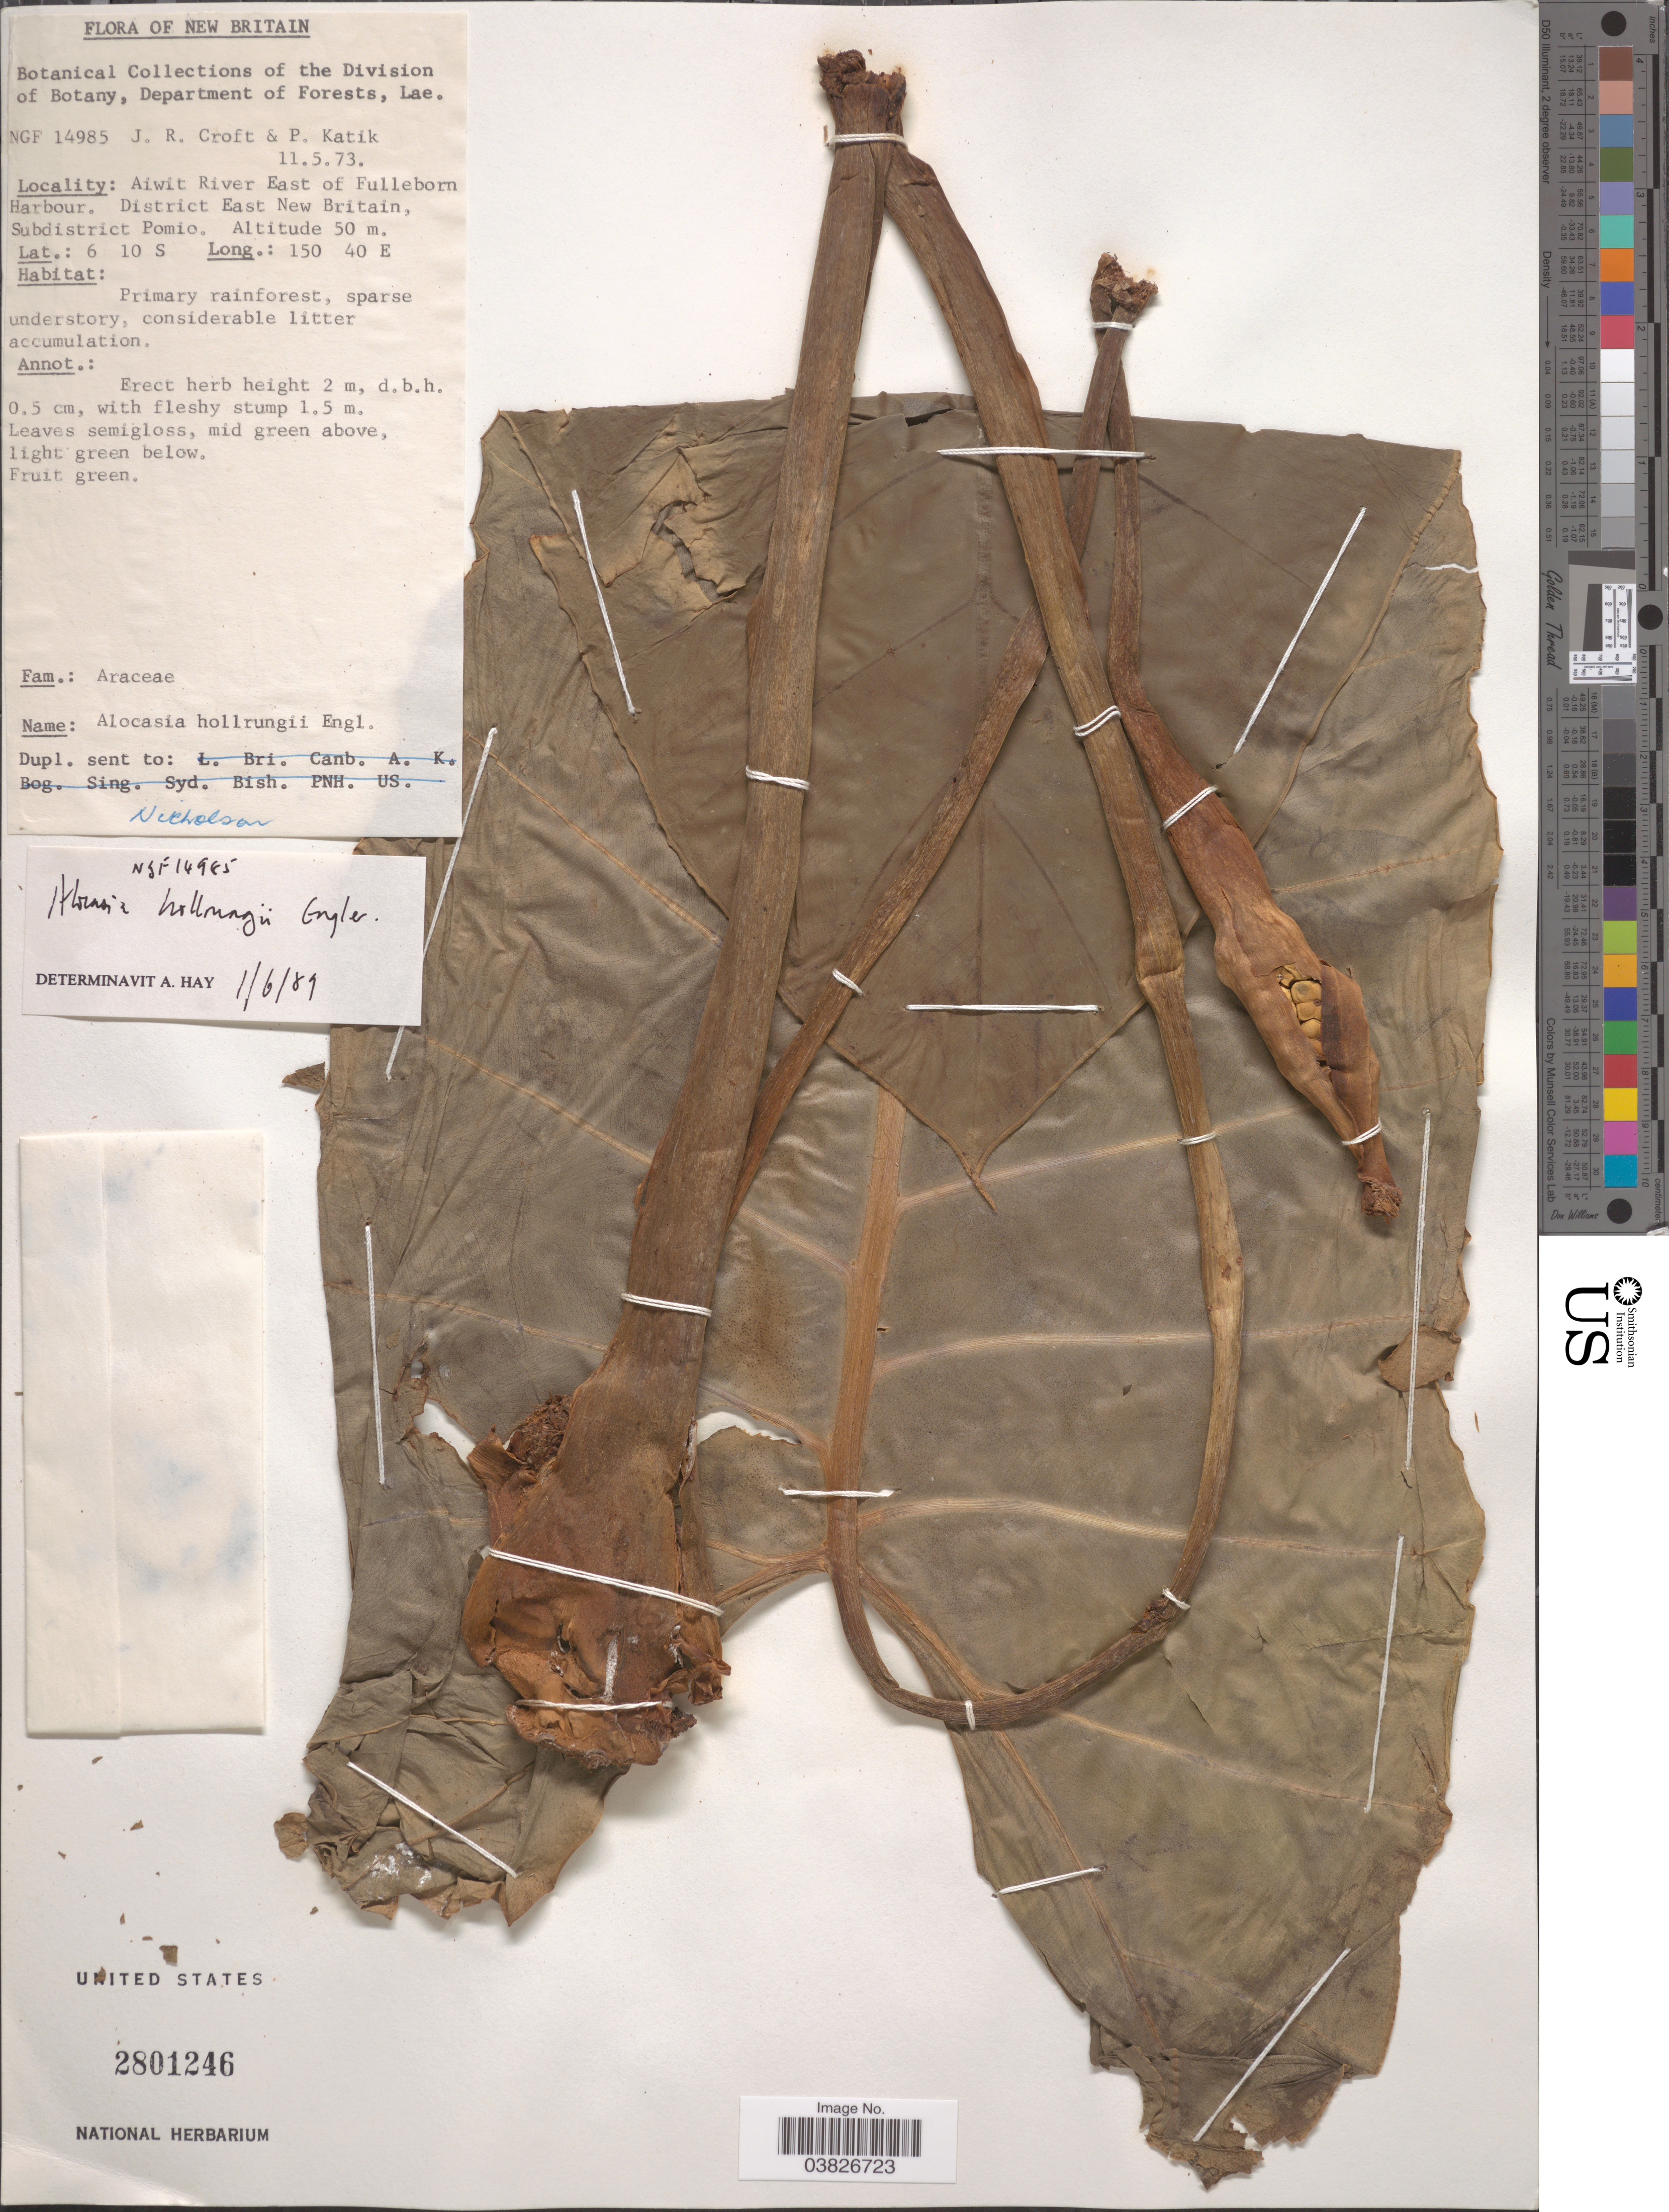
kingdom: Plantae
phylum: Tracheophyta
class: Liliopsida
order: Alismatales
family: Araceae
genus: Alocasia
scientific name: Alocasia hollrungii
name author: Endl.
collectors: J. R. Croft & P. Katik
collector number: NGF 14985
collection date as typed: Transcribed d/m/y: 11/5/73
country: Papua New Guinea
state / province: East New Britain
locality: New Britain. Aiwit River East of Fulleborn Harbour, District East New Britain, Subdistrict Pomio.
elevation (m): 50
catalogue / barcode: US 2801246